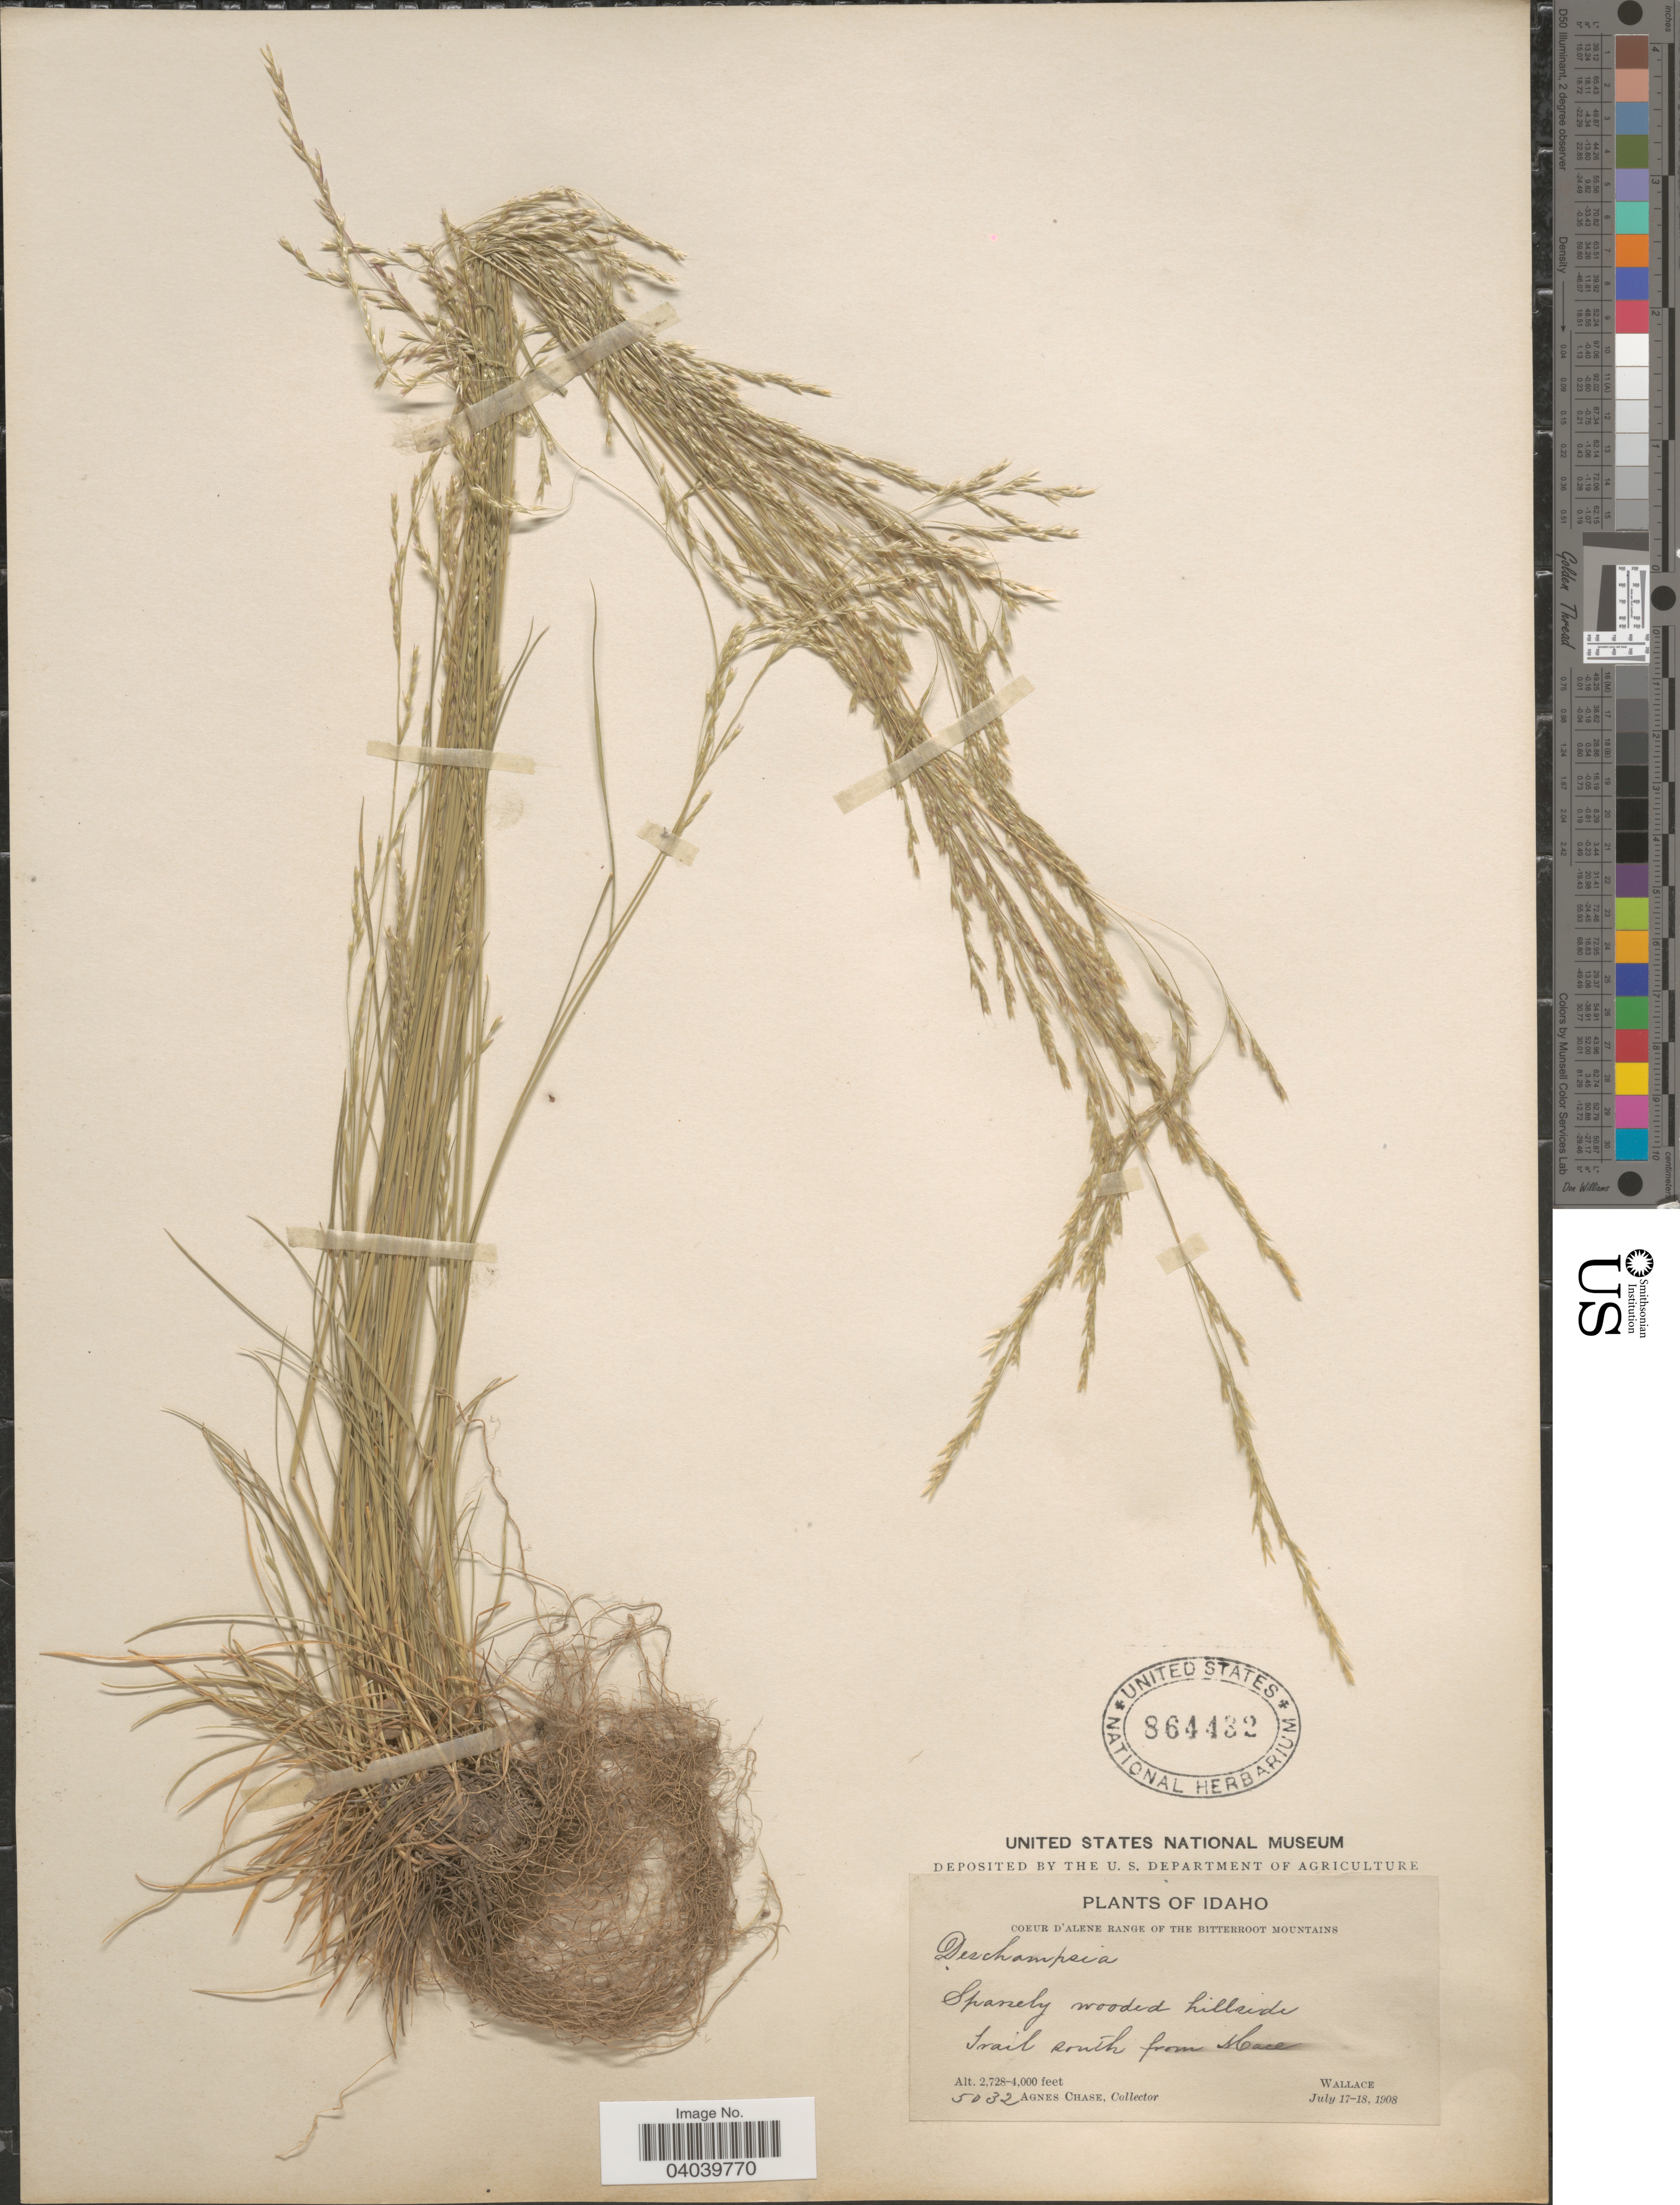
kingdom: Plantae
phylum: Tracheophyta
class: Liliopsida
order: Poales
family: Poaceae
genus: Deschampsia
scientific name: Deschampsia elongata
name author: (Hook.) Munro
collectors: A. Chase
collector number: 5032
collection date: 1908-07-17/1908-07-18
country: United States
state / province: Idaho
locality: Coeur d'Alene Range of the Bitterroot Mountains. Trail south from Mace. Wallace.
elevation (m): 831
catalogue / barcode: US 864432